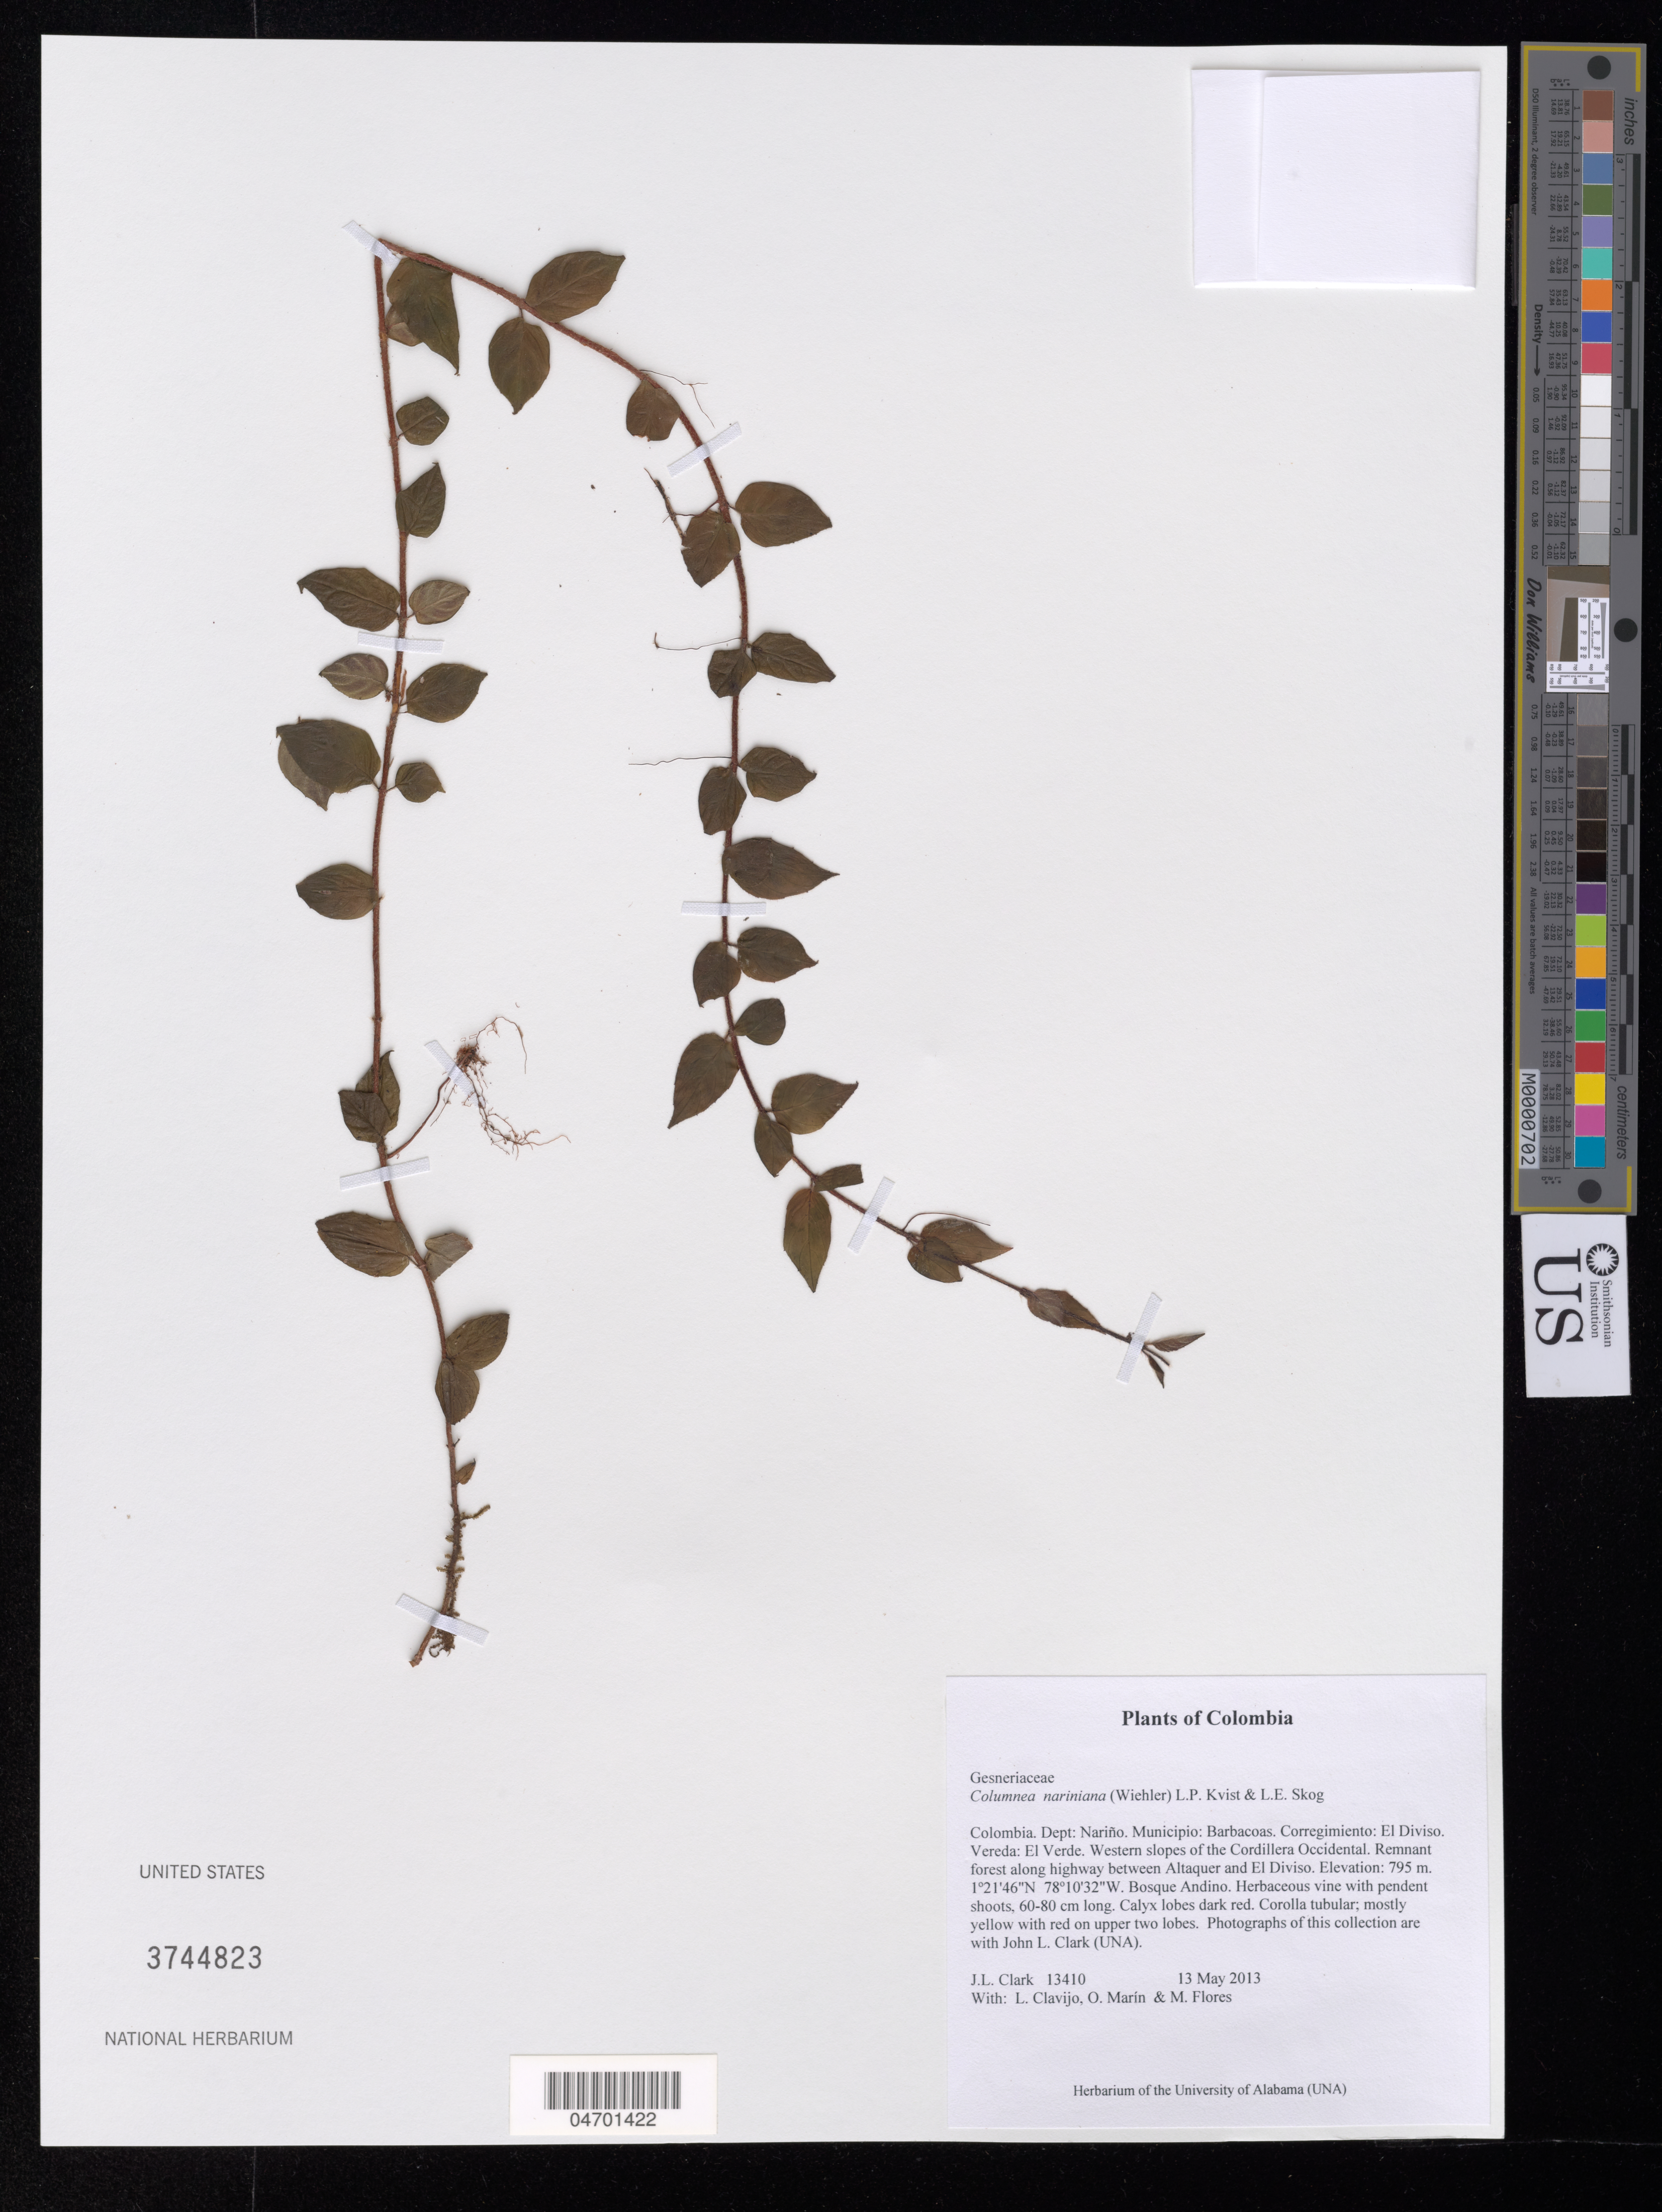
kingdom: Plantae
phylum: Tracheophyta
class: Magnoliopsida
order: Lamiales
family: Gesneriaceae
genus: Columnea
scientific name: Columnea nariniana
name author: (Wiehler) L.P. Kvist & L.E. Skog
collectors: J. L. Clark, L. Clavijo, J. Howieson & M. Flores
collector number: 13410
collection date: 2013-05-13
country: Colombia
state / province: Nariño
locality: Dept: Nariño. Municipio: Barbacoas. Corregimiento: El Diviso. Vereda: El Verde. Western slopes of the Cordillera Occidental. Remnant forest along highway between Altaquer and El Diviso.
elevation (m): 795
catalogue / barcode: US 3744823